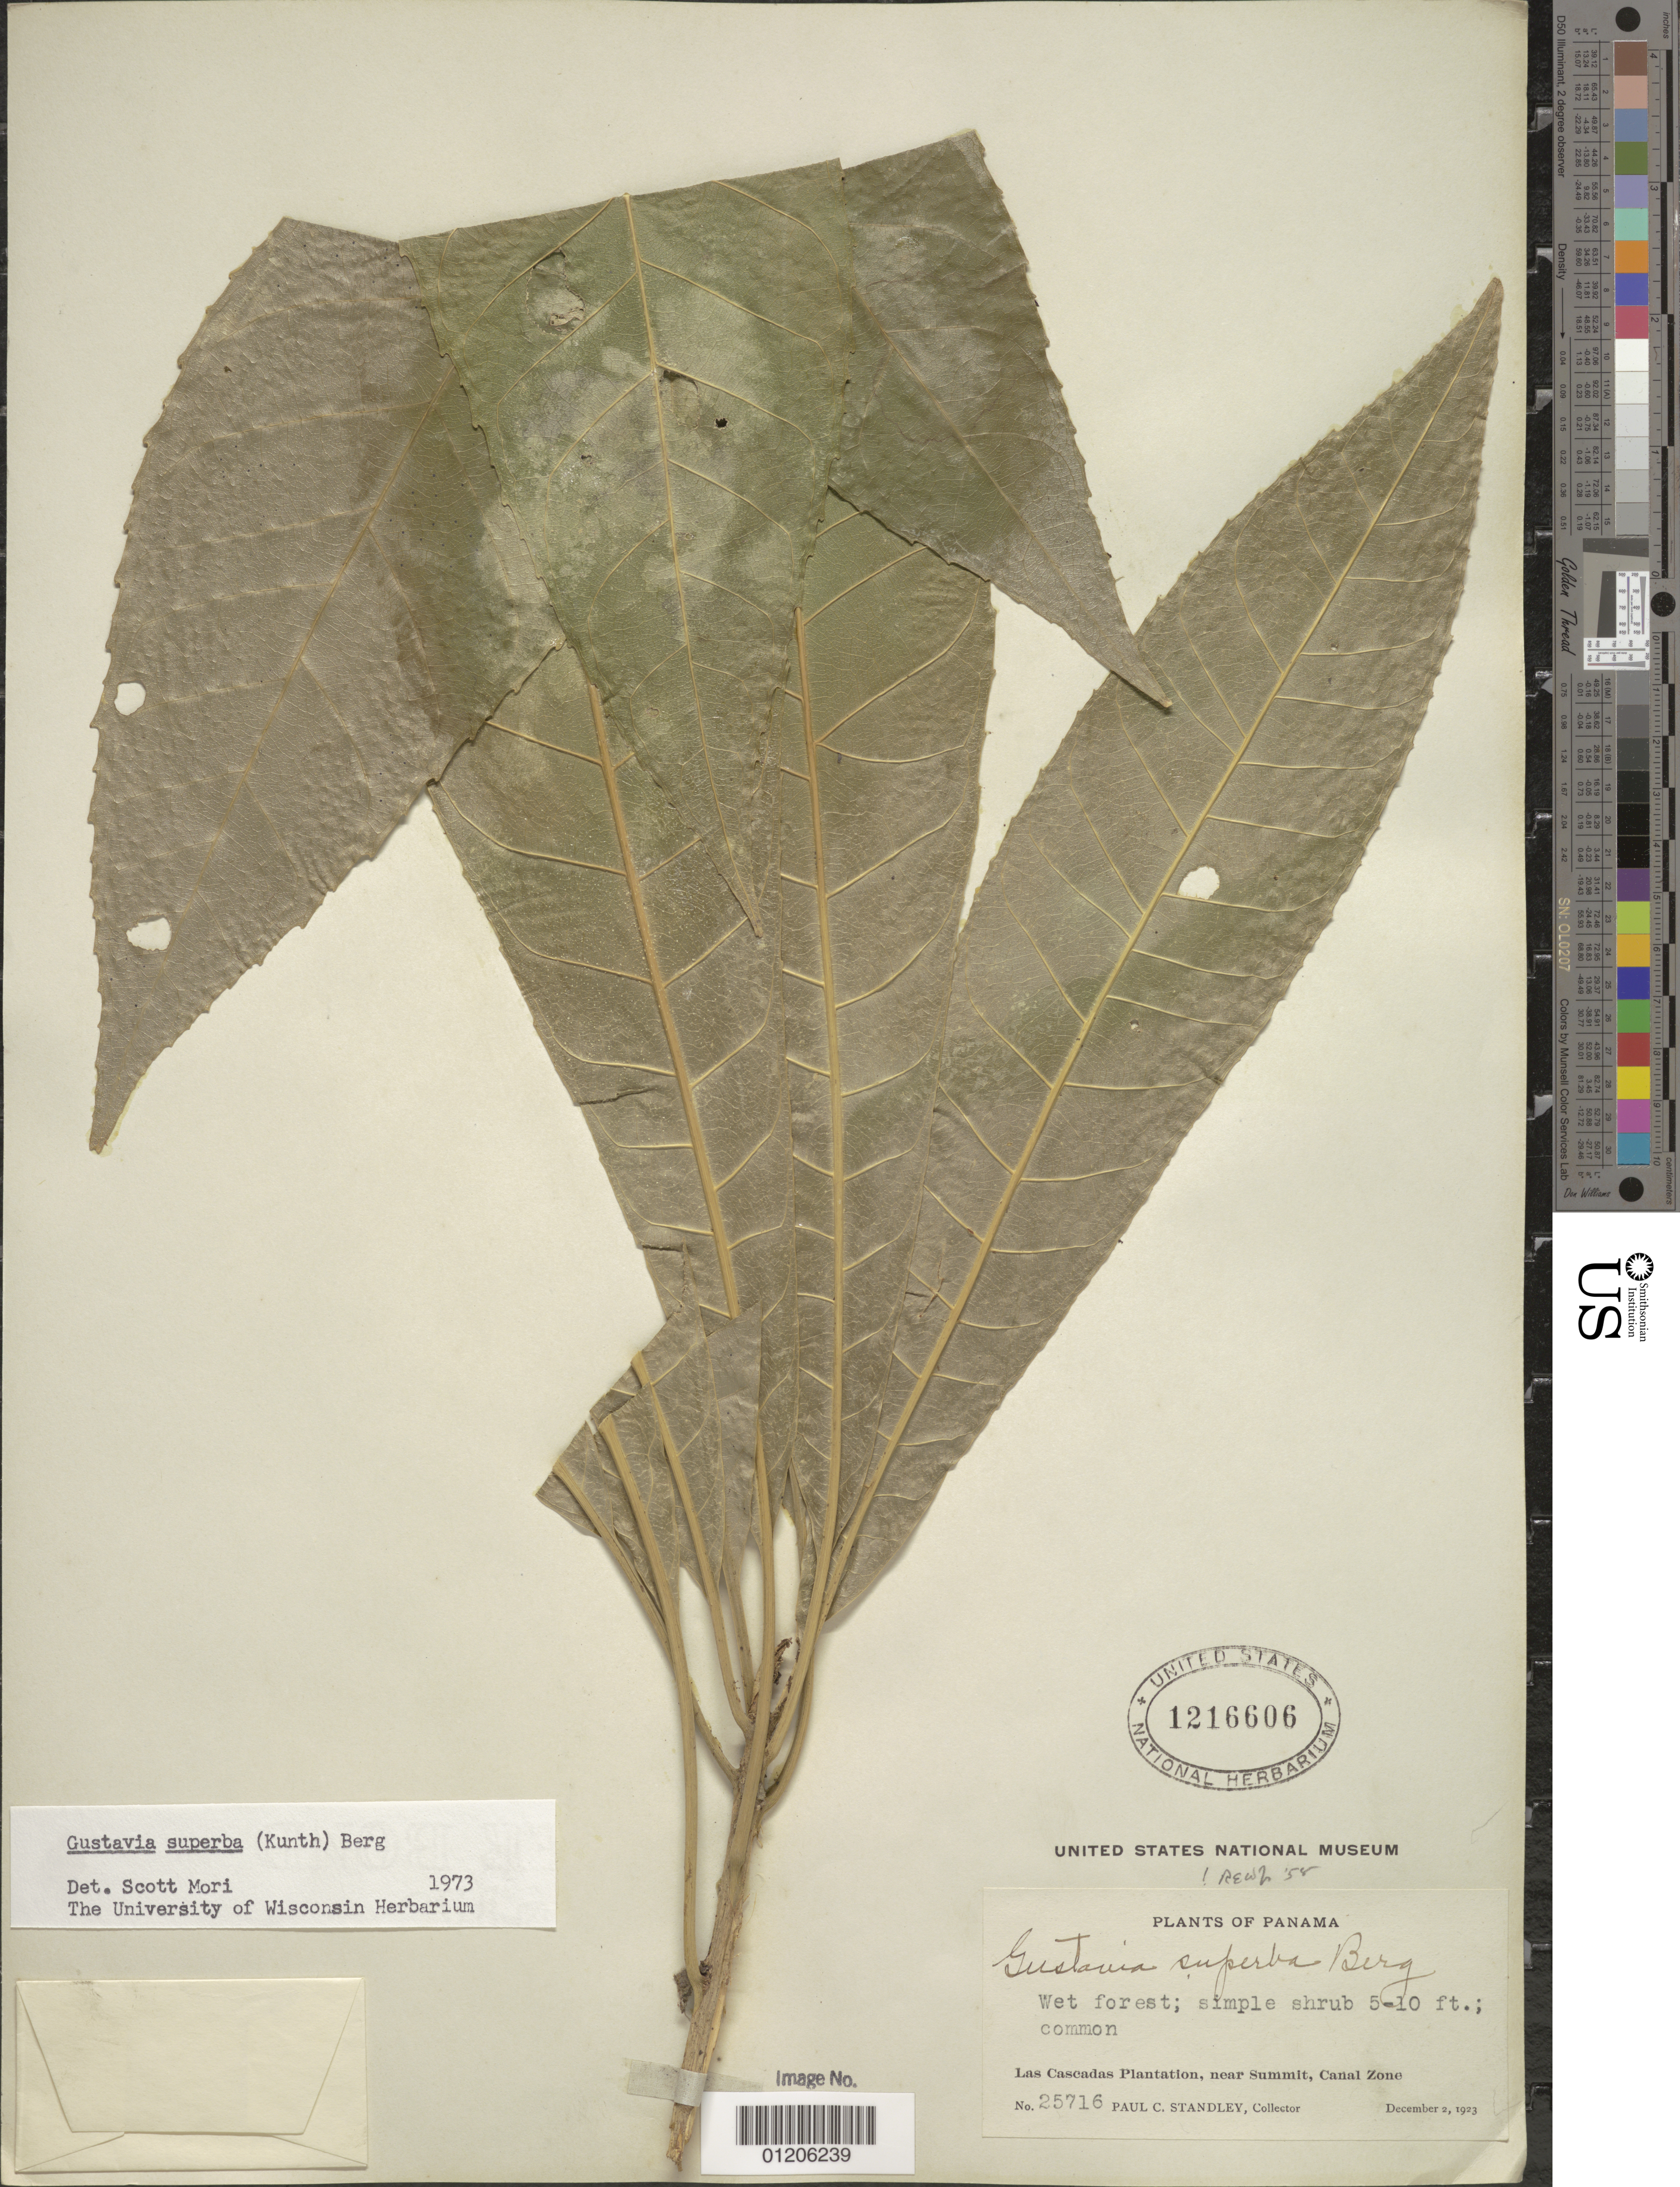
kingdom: Plantae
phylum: Tracheophyta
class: Magnoliopsida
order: Ericales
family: Lecythidaceae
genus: Gustavia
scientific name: Gustavia superba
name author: (Kunth) O. Berg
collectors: P. C. Standley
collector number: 25716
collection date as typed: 2 Dec 1923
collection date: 1923-12-02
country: Panama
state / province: Panamá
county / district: Canal Zone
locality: Las Cascadas Plantation, near Summit.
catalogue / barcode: US 1216606